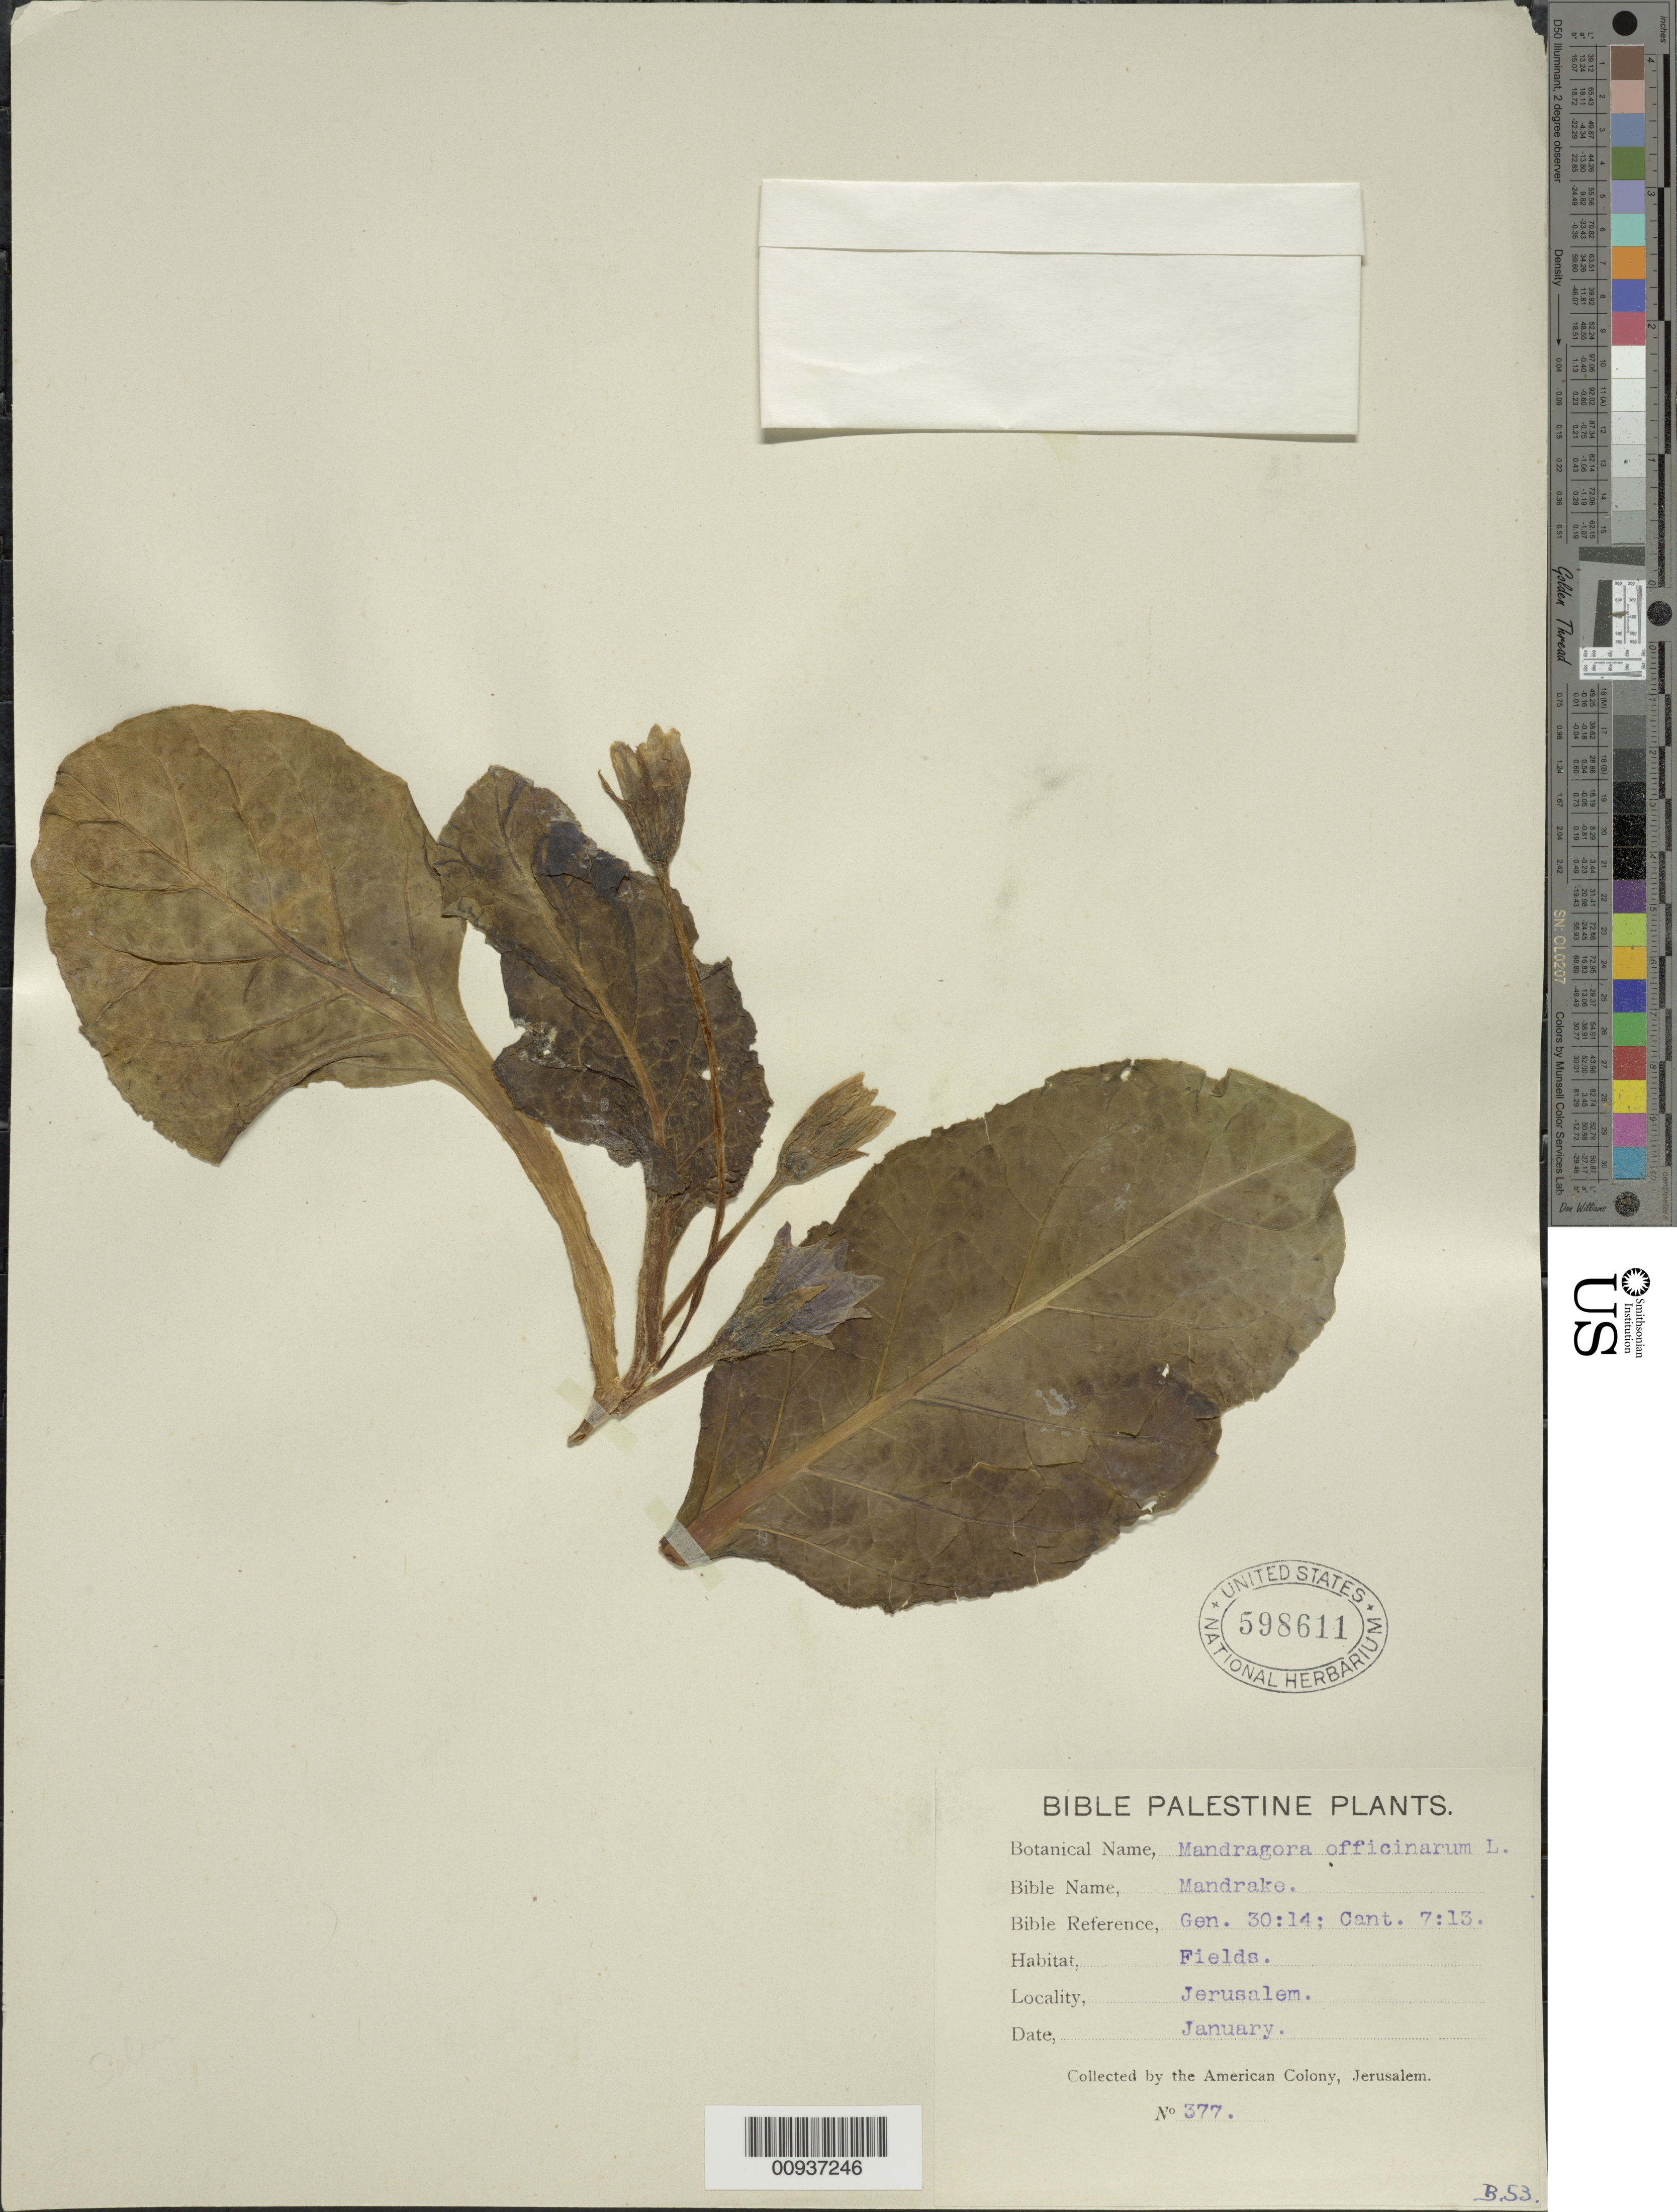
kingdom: Plantae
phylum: Tracheophyta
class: Magnoliopsida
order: Solanales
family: Solanaceae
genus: Mandragora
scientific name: Mandragora officinarum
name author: L.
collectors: American Colony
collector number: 377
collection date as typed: Jan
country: Israel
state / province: Jerusalem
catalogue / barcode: US 598611